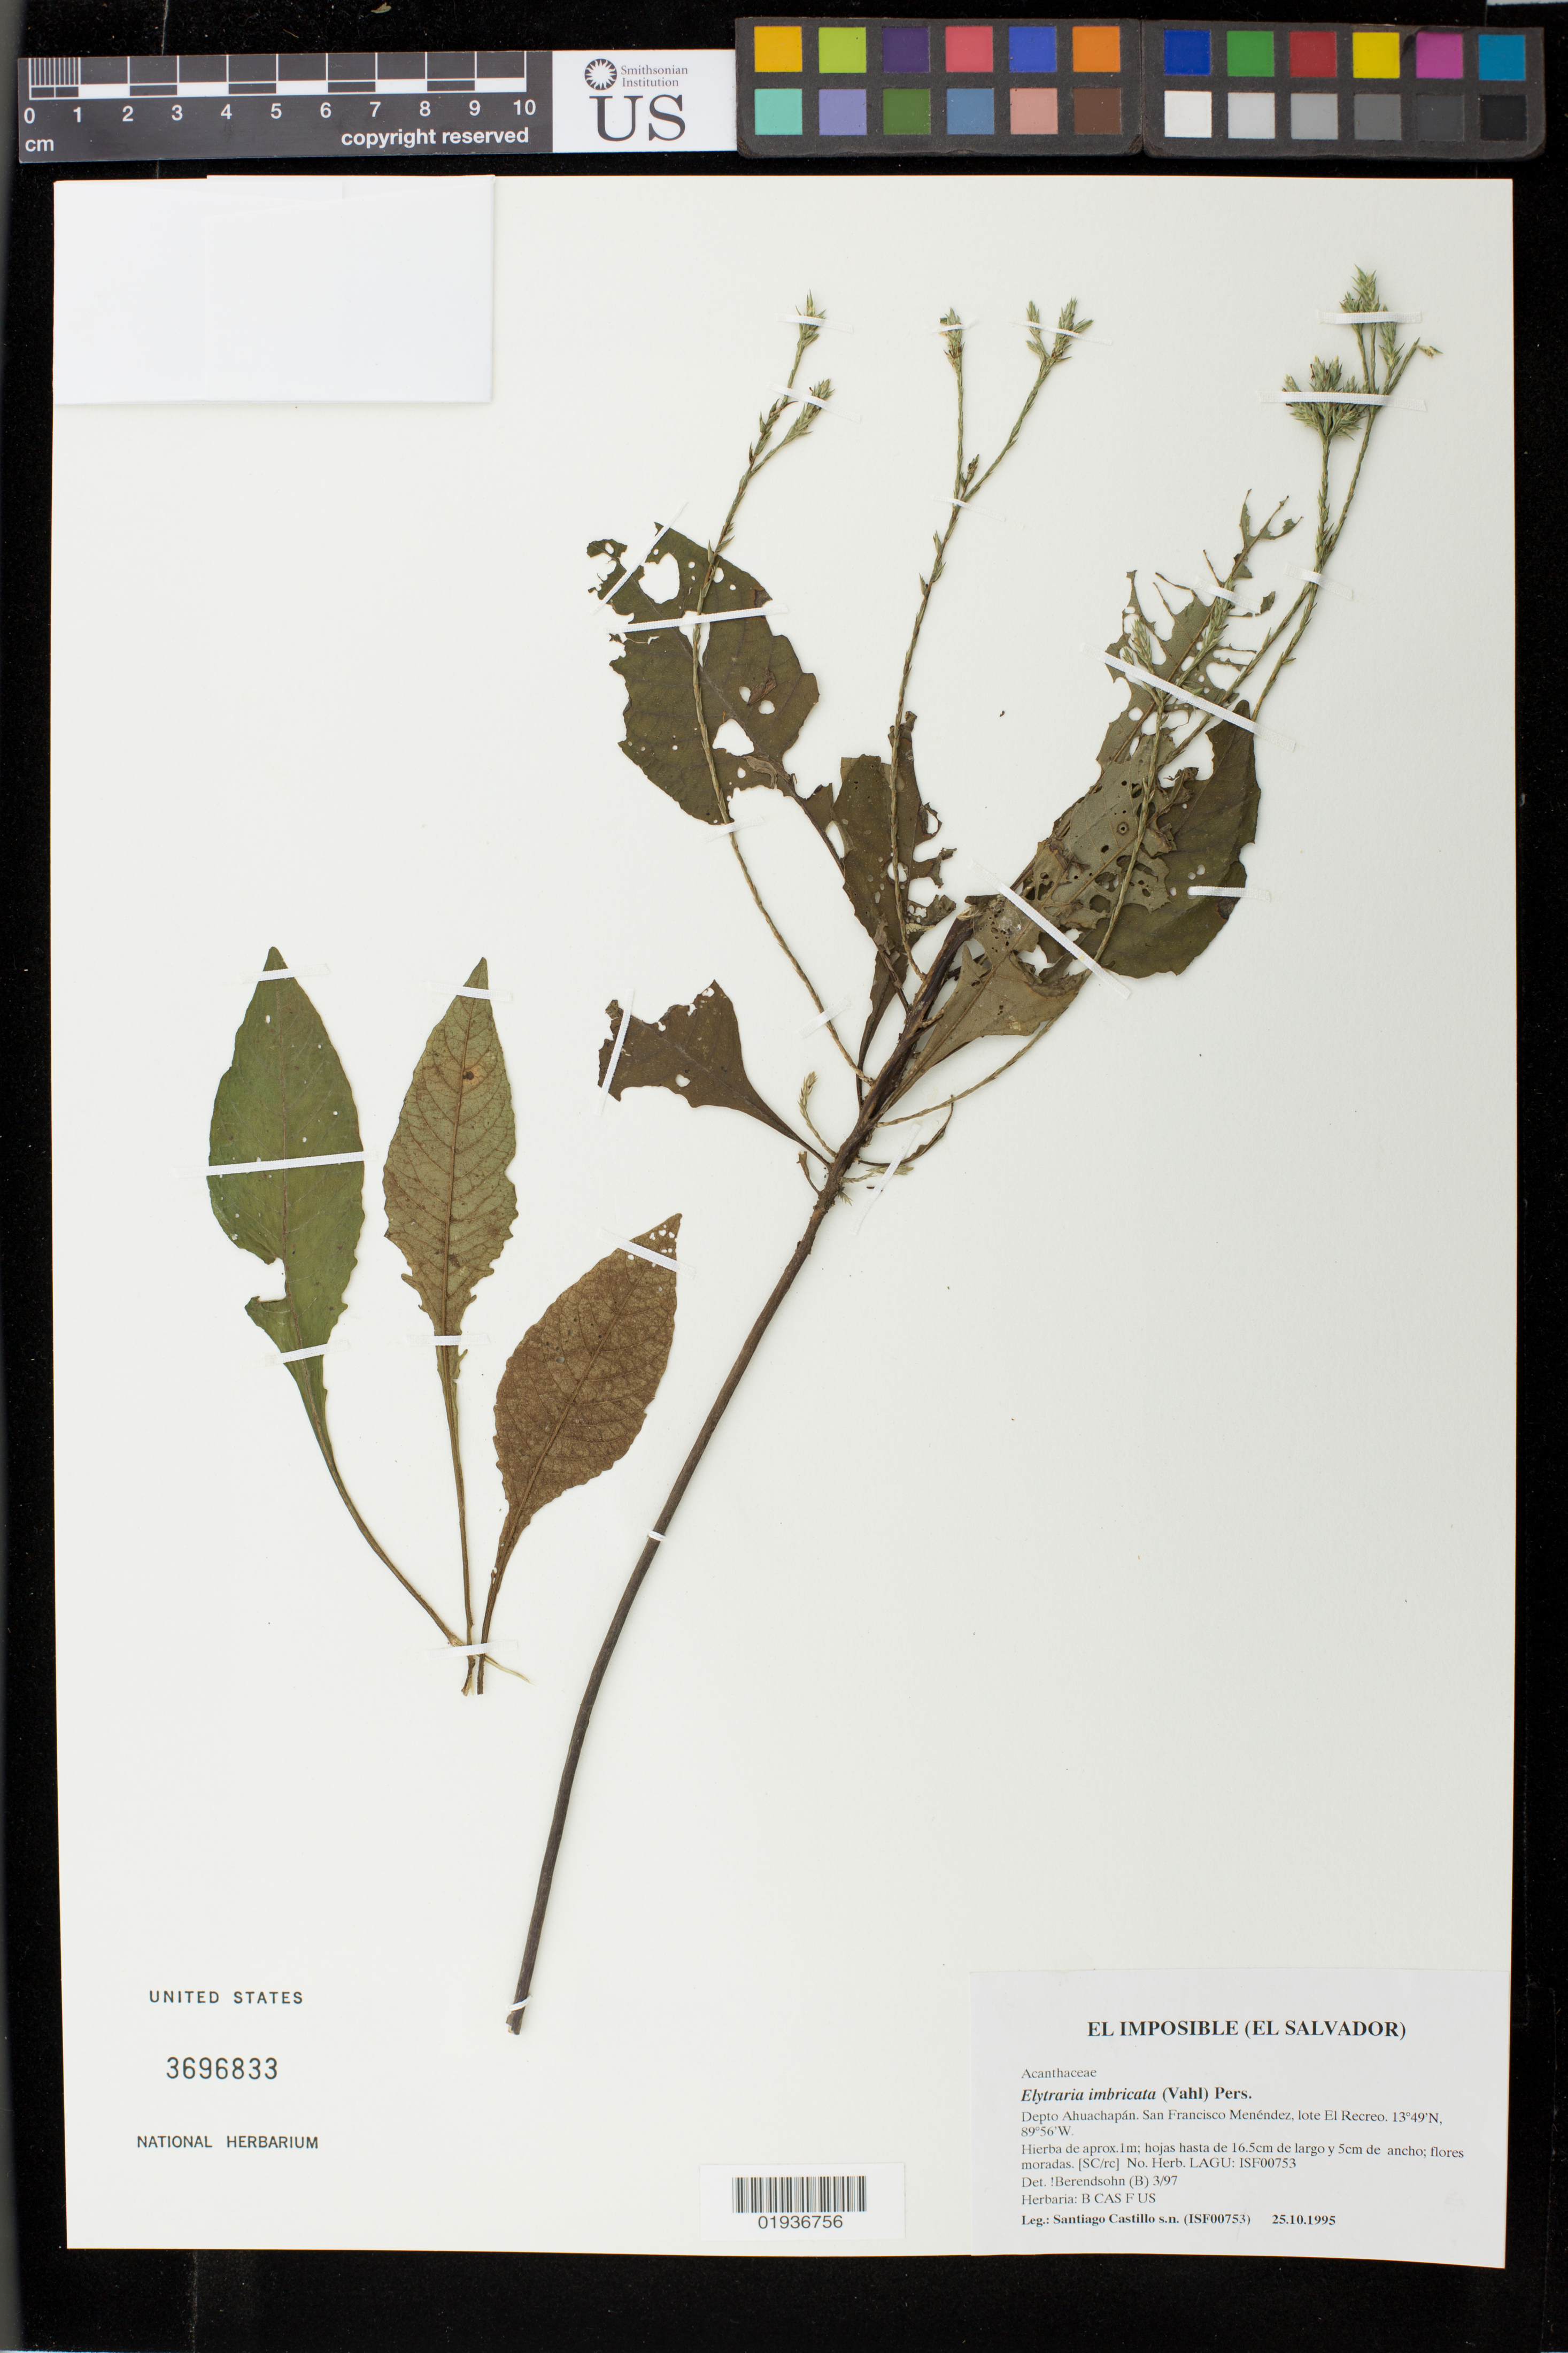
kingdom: Plantae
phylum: Tracheophyta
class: Magnoliopsida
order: Lamiales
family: Acanthaceae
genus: Elytraria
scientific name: Elytraria imbricata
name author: (Vahl) Pers.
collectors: S. Castillo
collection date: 1995-10-25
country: El Salvador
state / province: Ahuachapán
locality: San Francisco Menéndez, lote El Recreo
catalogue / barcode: US 3696833